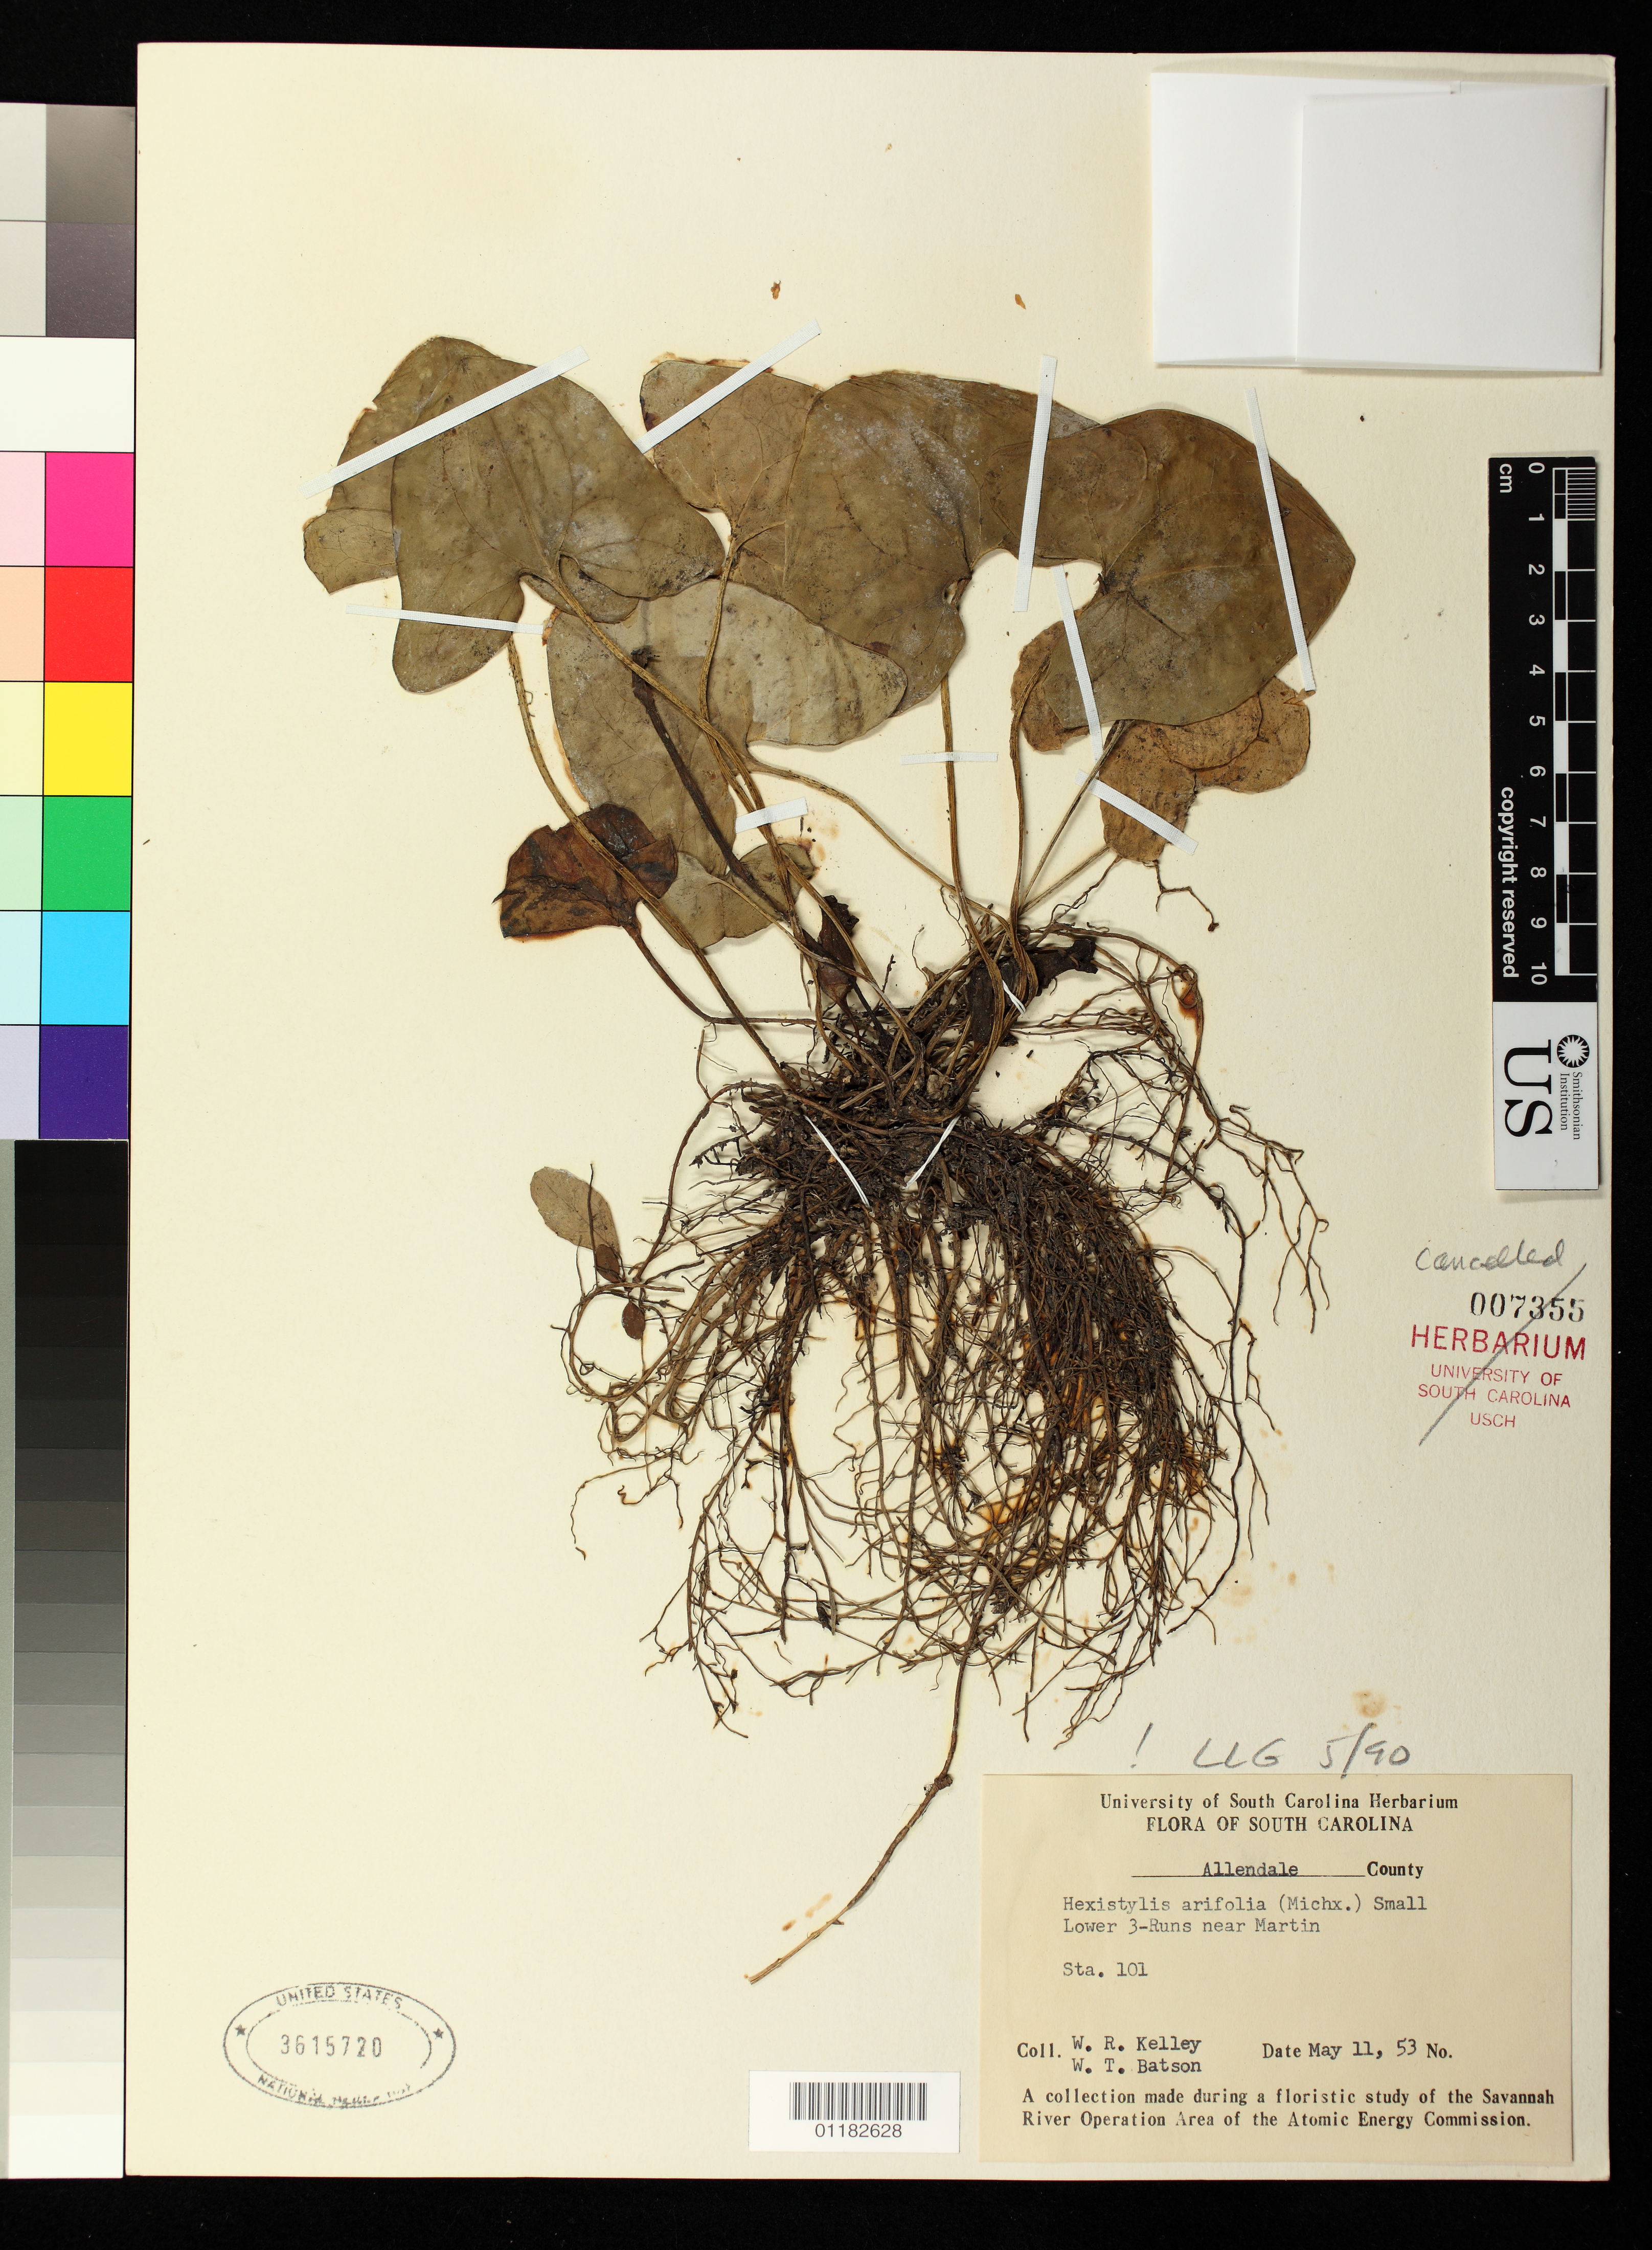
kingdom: Plantae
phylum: Tracheophyta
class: Magnoliopsida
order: Piperales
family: Aristolochiaceae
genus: Hexastylis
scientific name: Hexastylis arifolia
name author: (Michx.) Small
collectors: W. R. Kelley & W. Batson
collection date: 1953-05-11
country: United States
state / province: South Carolina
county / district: Allandale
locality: Allandale County. Sta. 101 In the Savannah River Operation Area of the Atomic Energy Commission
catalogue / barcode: US 3615720